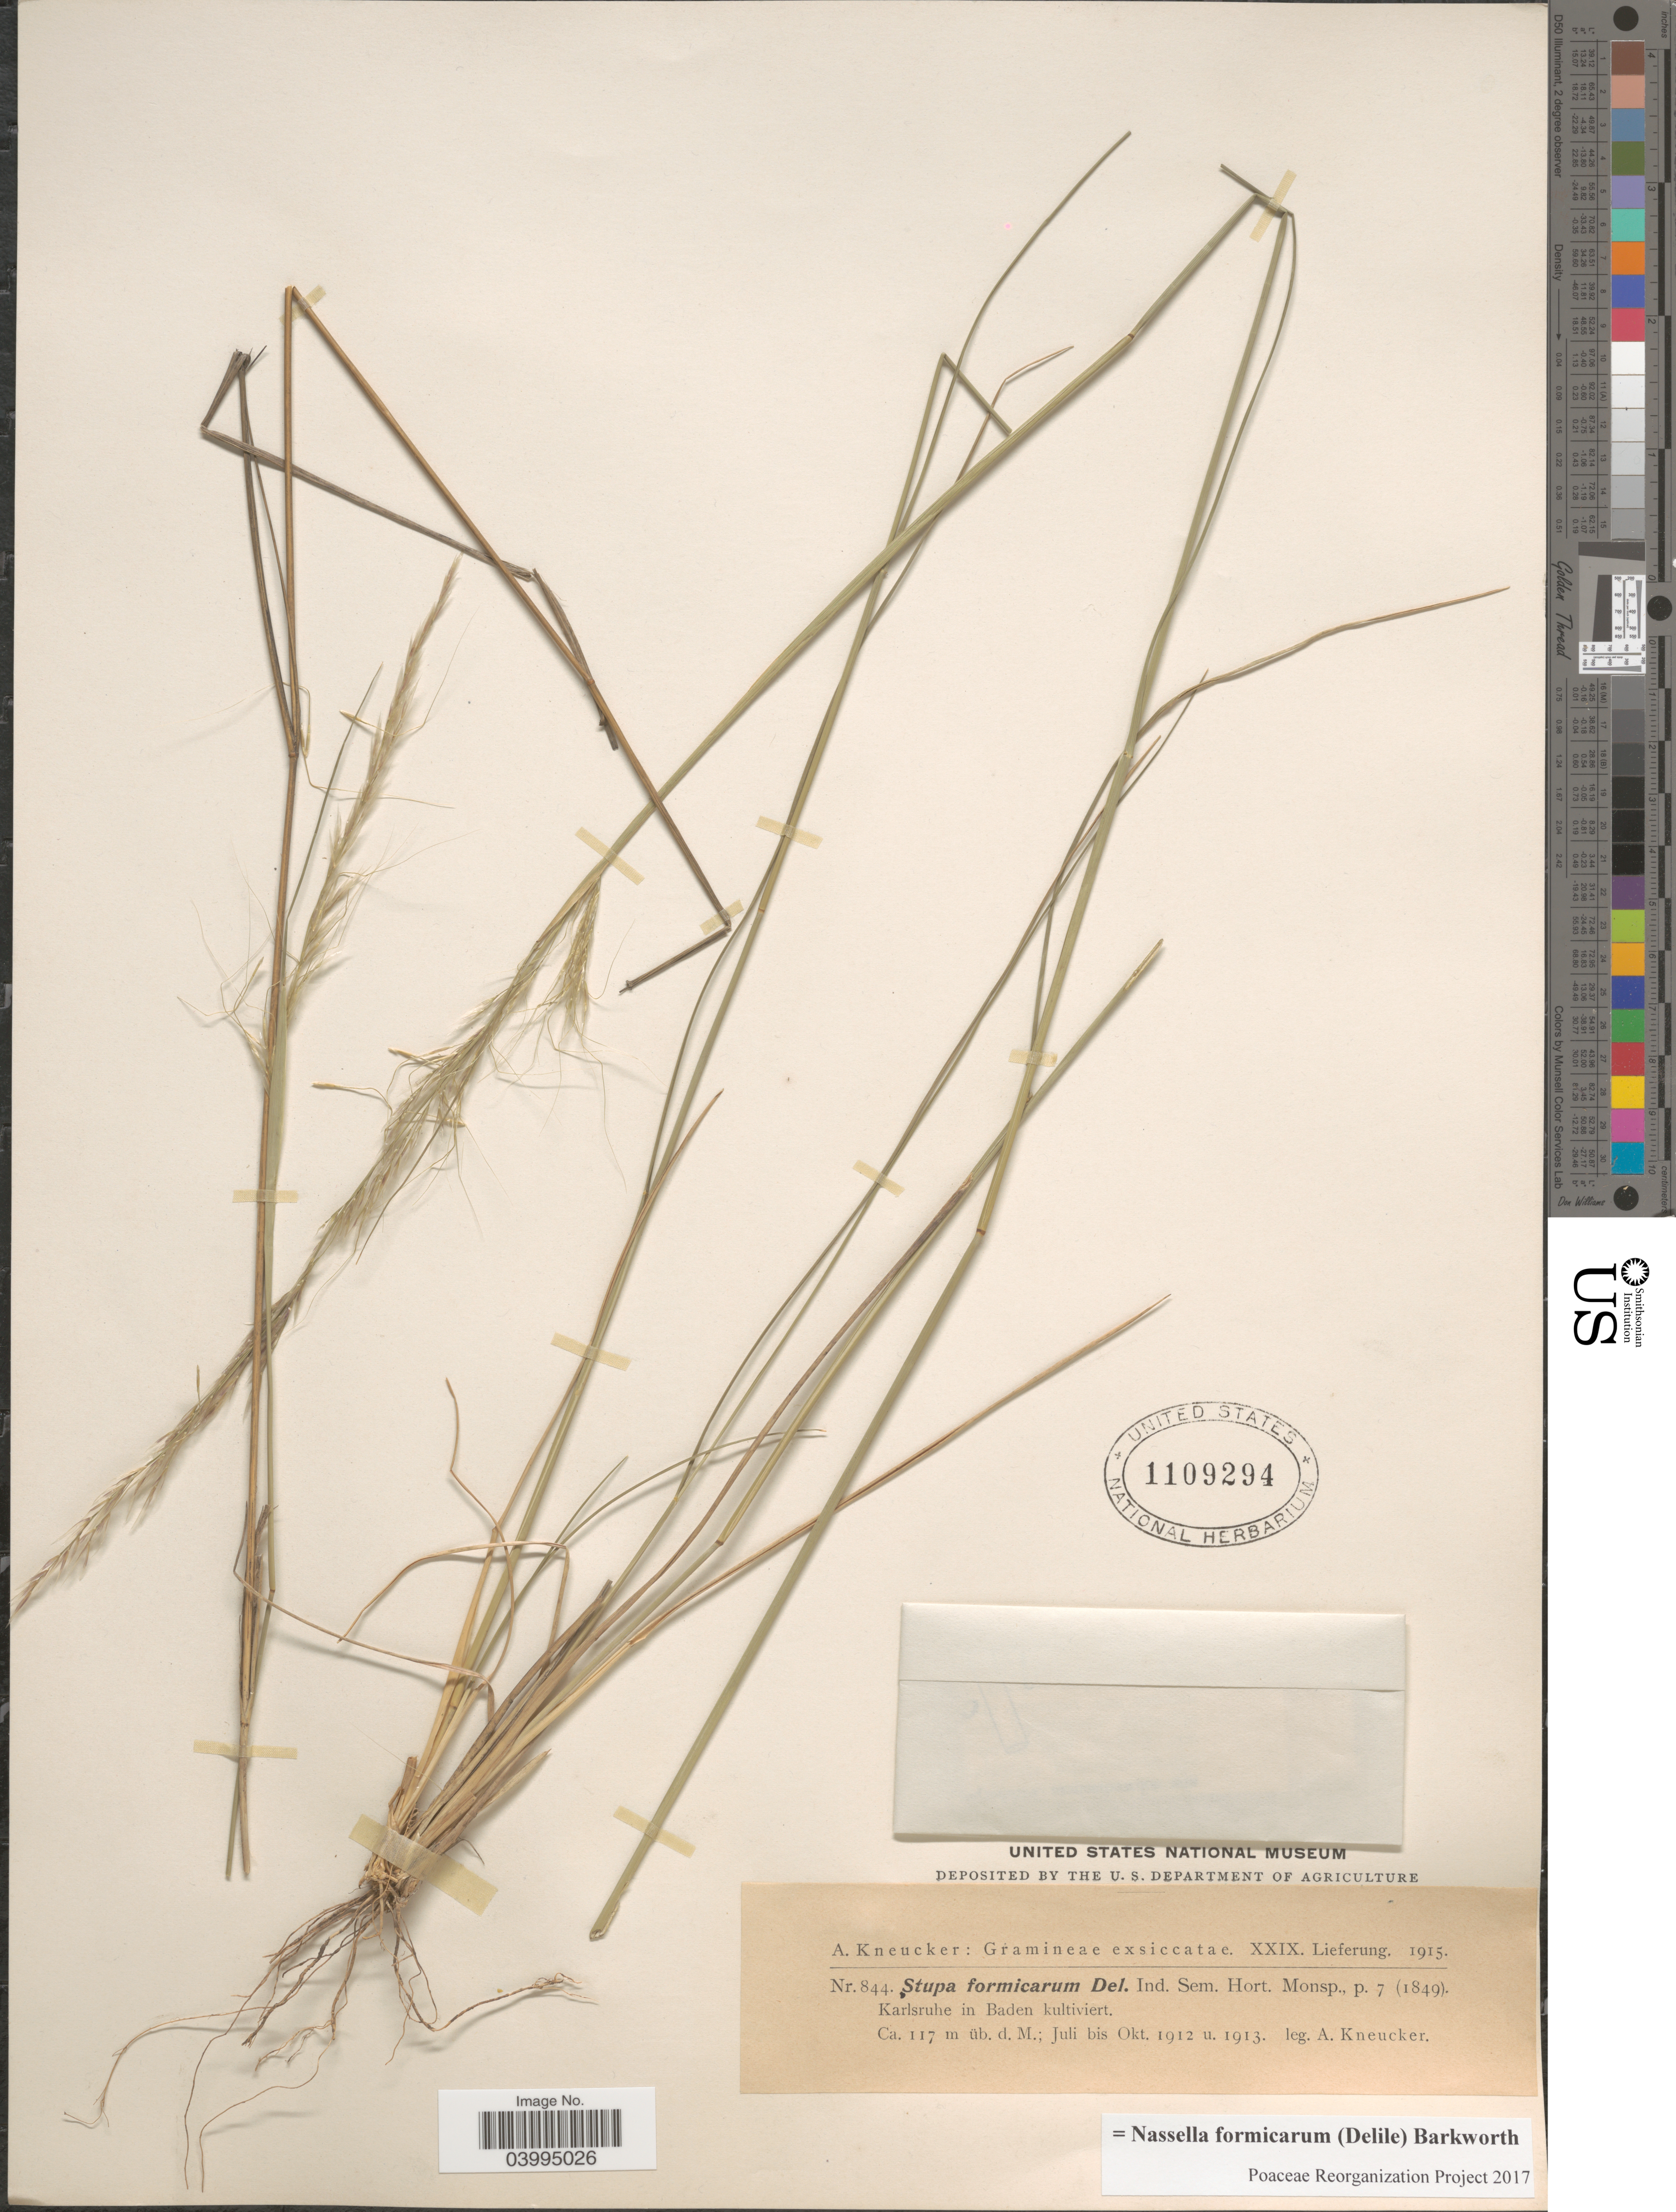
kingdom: Plantae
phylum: Tracheophyta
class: Liliopsida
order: Poales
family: Poaceae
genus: Nassella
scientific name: Nassella formicarum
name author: (Delile) Barkworth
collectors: A. Kneucker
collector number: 844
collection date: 1912-07/1913-10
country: Germany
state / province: Baden-Württemberg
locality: Karlsruhe in Baden kultiviert.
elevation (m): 117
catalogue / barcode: US 1109294